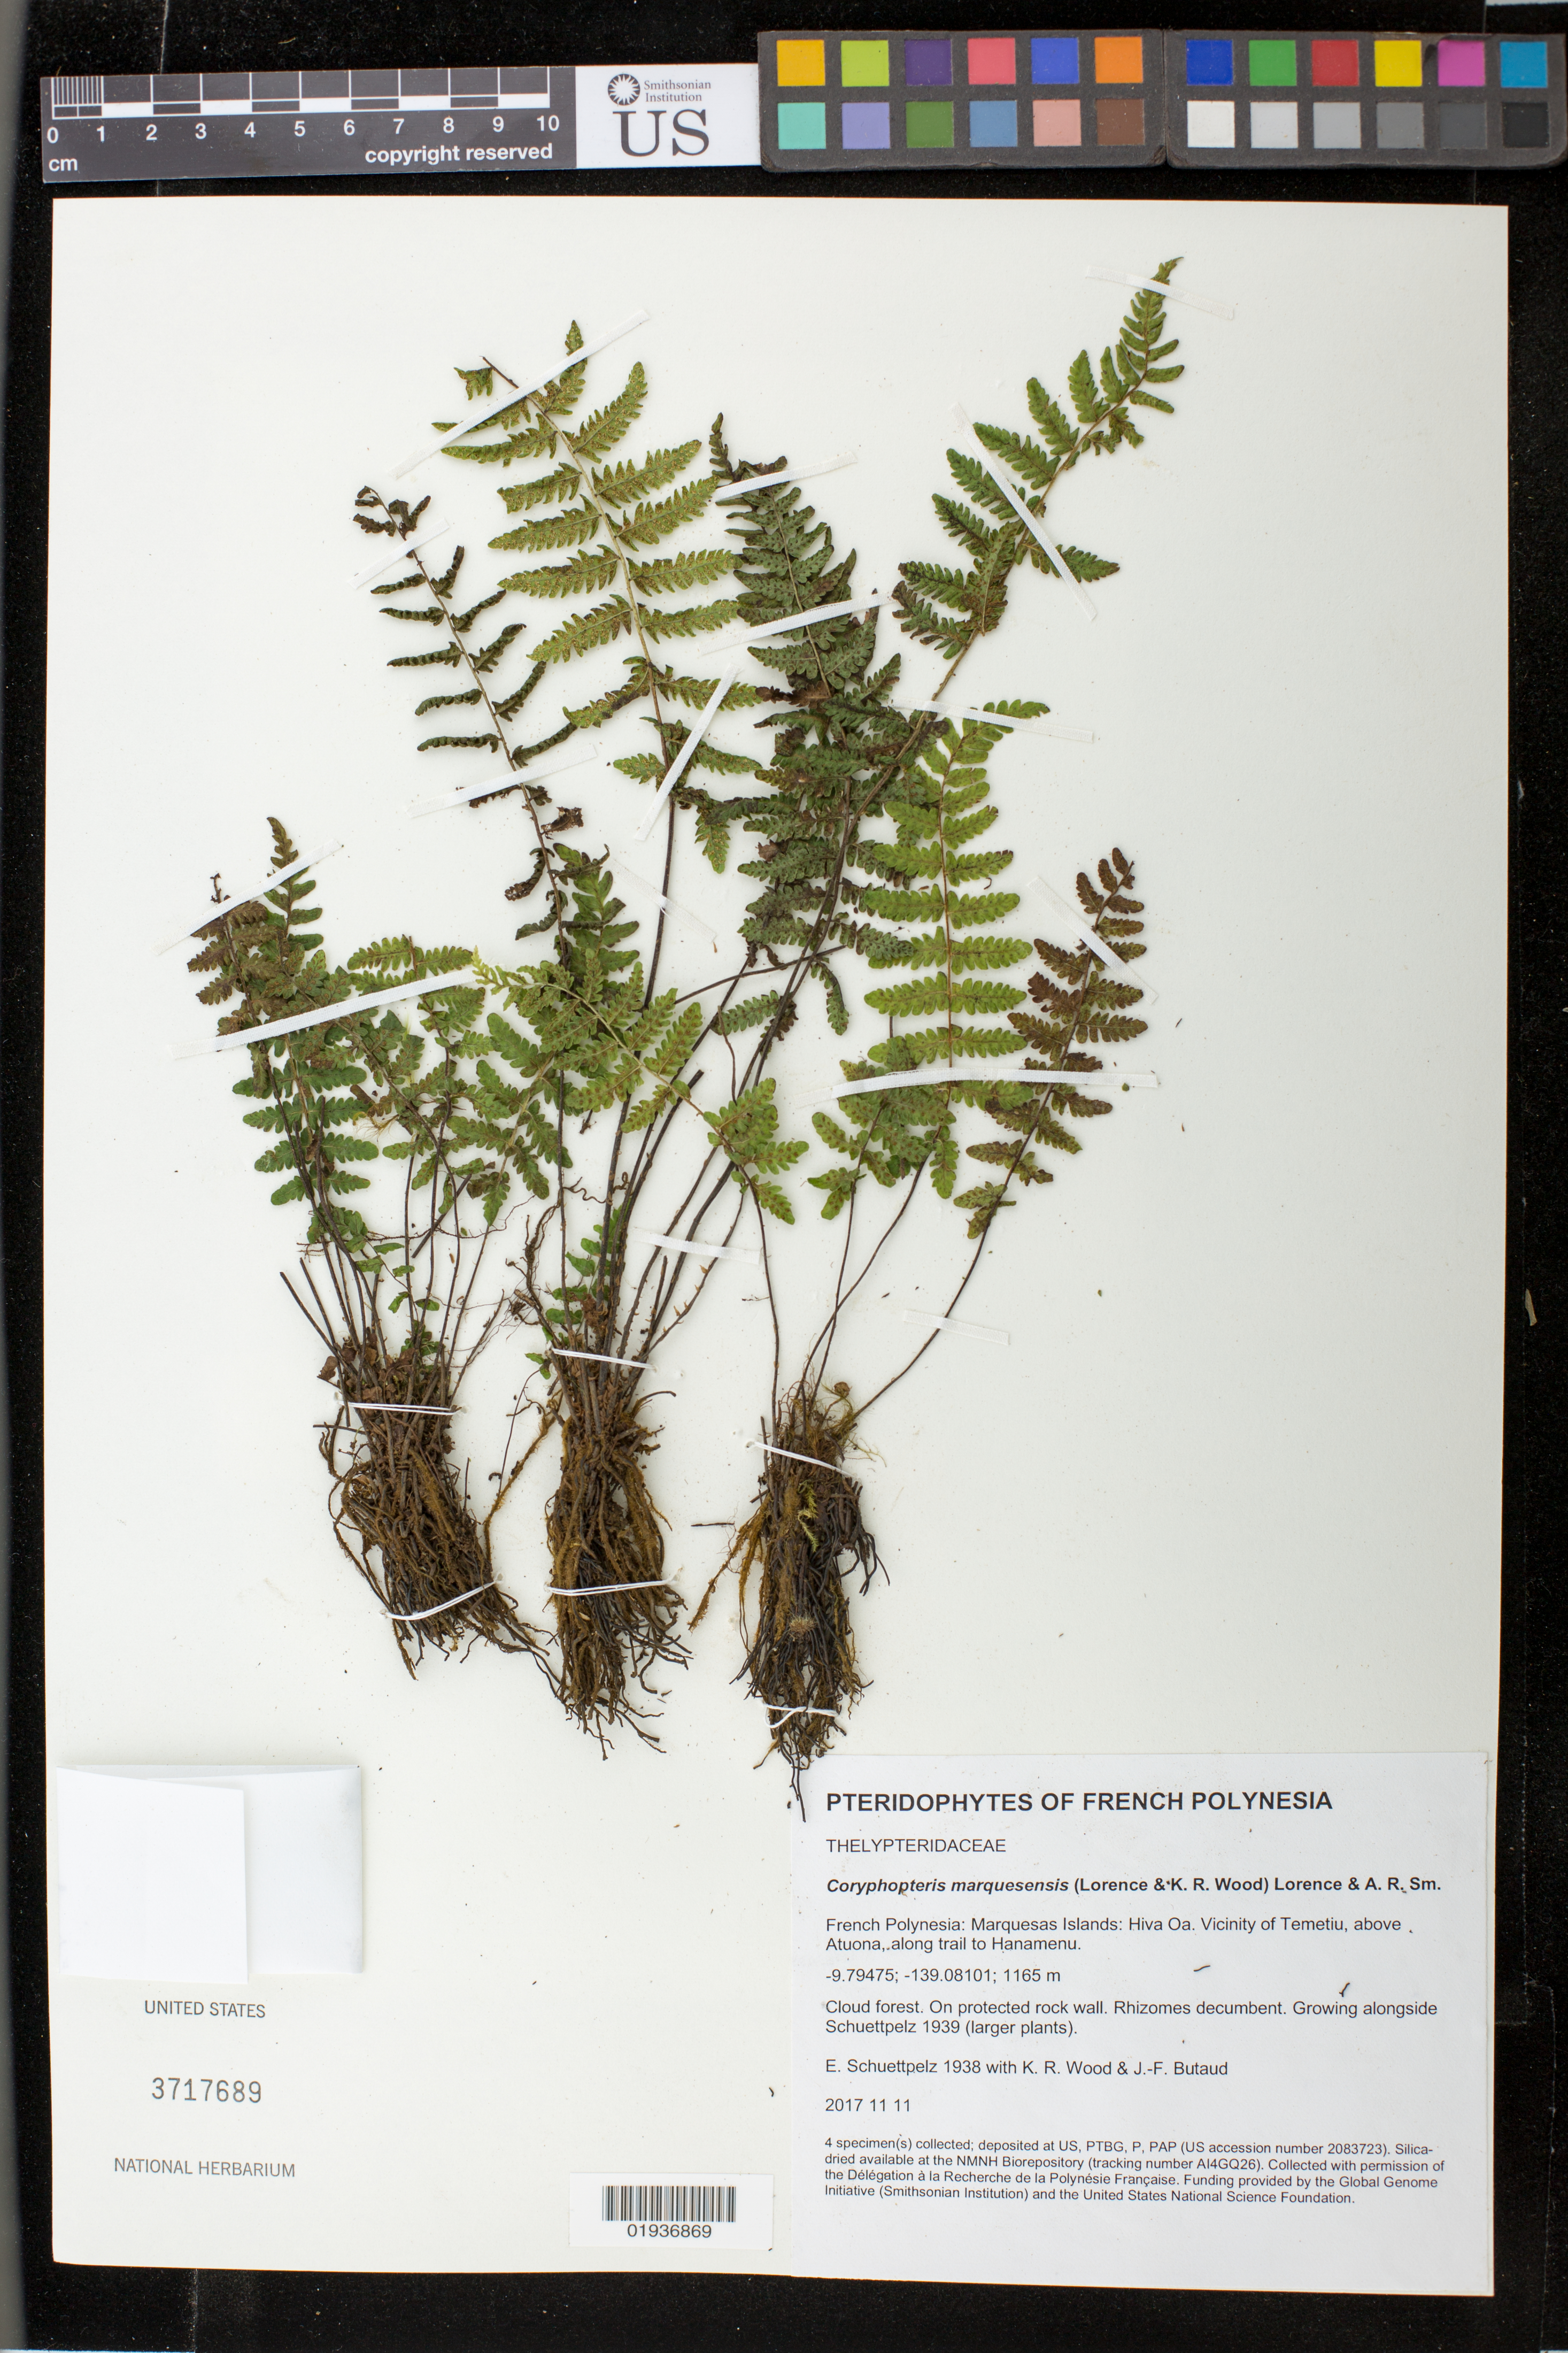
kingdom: Plantae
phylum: Tracheophyta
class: Polypodiopsida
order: Polypodiales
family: Thelypteridaceae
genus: Coryphopteris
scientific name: Coryphopteris quaylei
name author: (E.D. Br.) Holttum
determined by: Schuettpelz, E., (US), Smithsonian Institution - National Museum of Natural History (UNITED STATES)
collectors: E. Schuettpelz, K. R. Wood & J. -F. Butaud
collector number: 1938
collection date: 2017-11-11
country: French Polynesia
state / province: Marquesas Islands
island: Hiva Oa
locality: Vicinity of Temetiu, above Atuona, along trail to Hanamenu.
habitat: Cloud forest.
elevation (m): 1165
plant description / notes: Collected with permission of the Délégation à la Recherche de la Polynésie Française. Funding provided by the Global Genome Initiative (Smithsonian Institution) and the United States National Science Foundation. Silica dried tissue stored at AI4GQ26 in the NMNH Biorepository, Smithsonian Institution.; Growing alongside Schuettpelz 1939 (larger plants).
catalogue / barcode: US 3717689